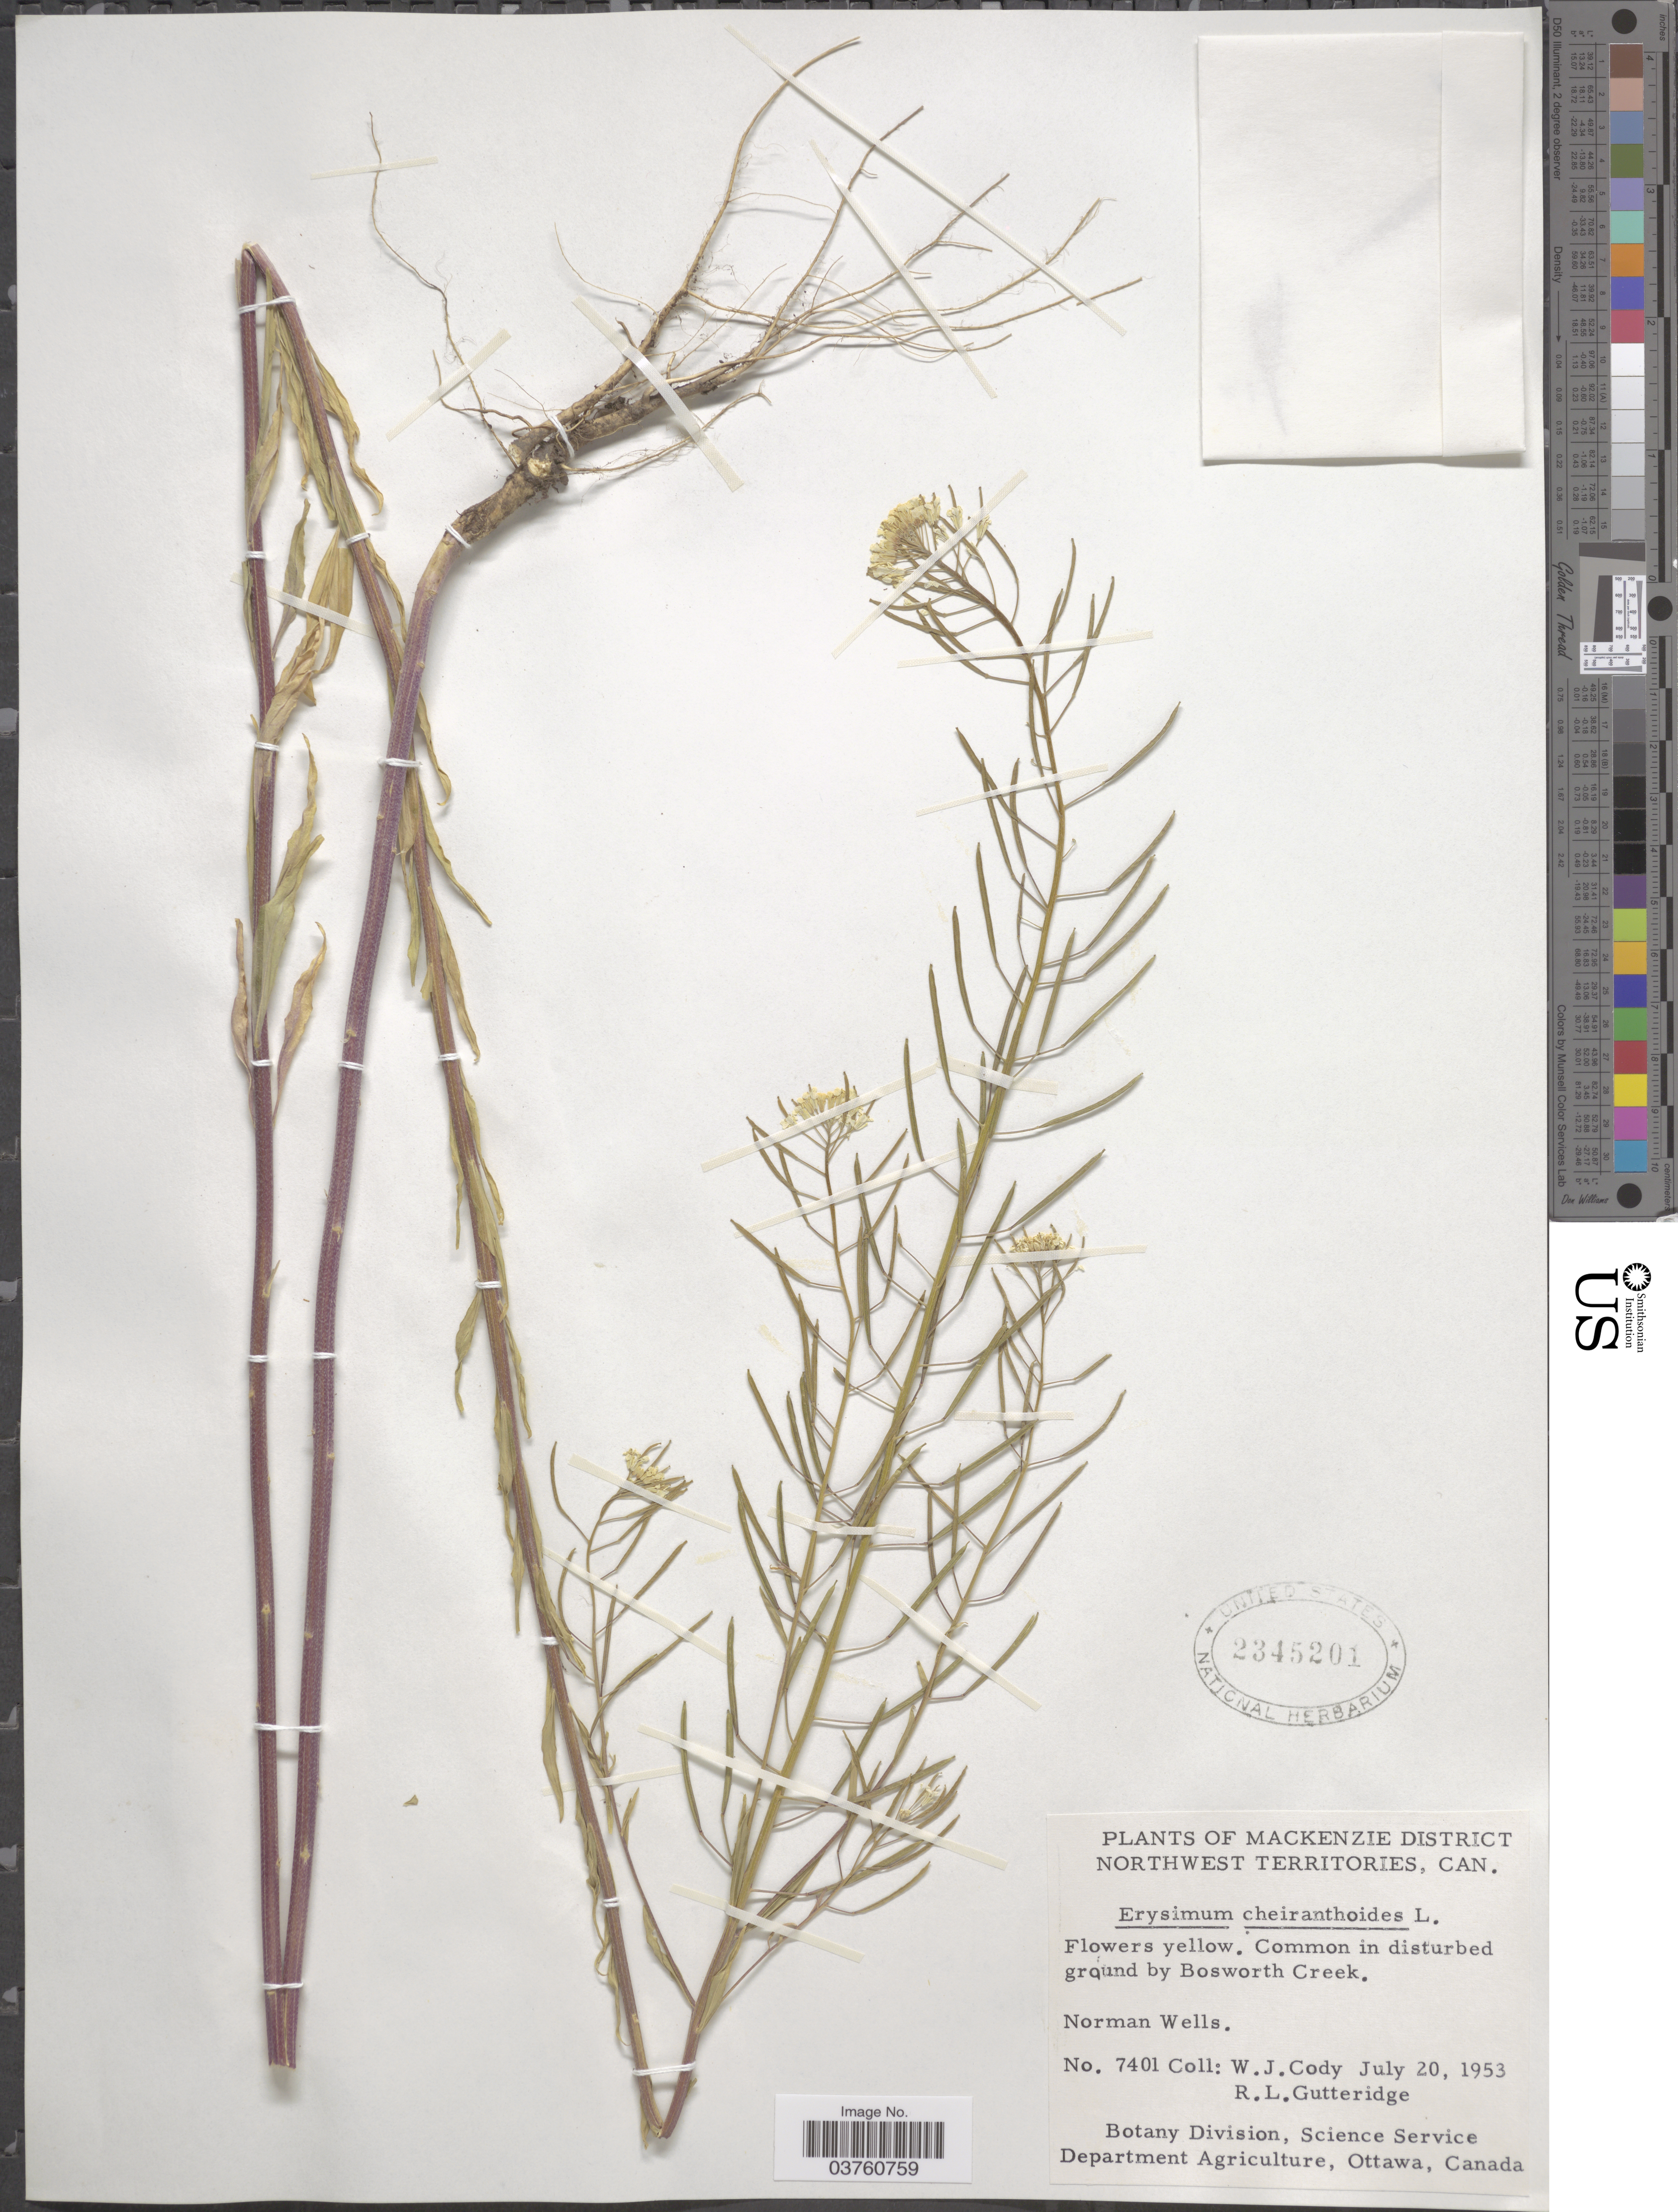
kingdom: Plantae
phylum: Tracheophyta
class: Magnoliopsida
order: Brassicales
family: Brassicaceae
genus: Erysimum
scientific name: Erysimum cheiranthoides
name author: L.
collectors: W. Cody & R. Gutteridge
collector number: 7401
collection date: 1953-07-20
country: Canada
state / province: Northwest Territories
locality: Mackenzie District. Bosworth Creek. Norman Wells.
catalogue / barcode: US 2345201